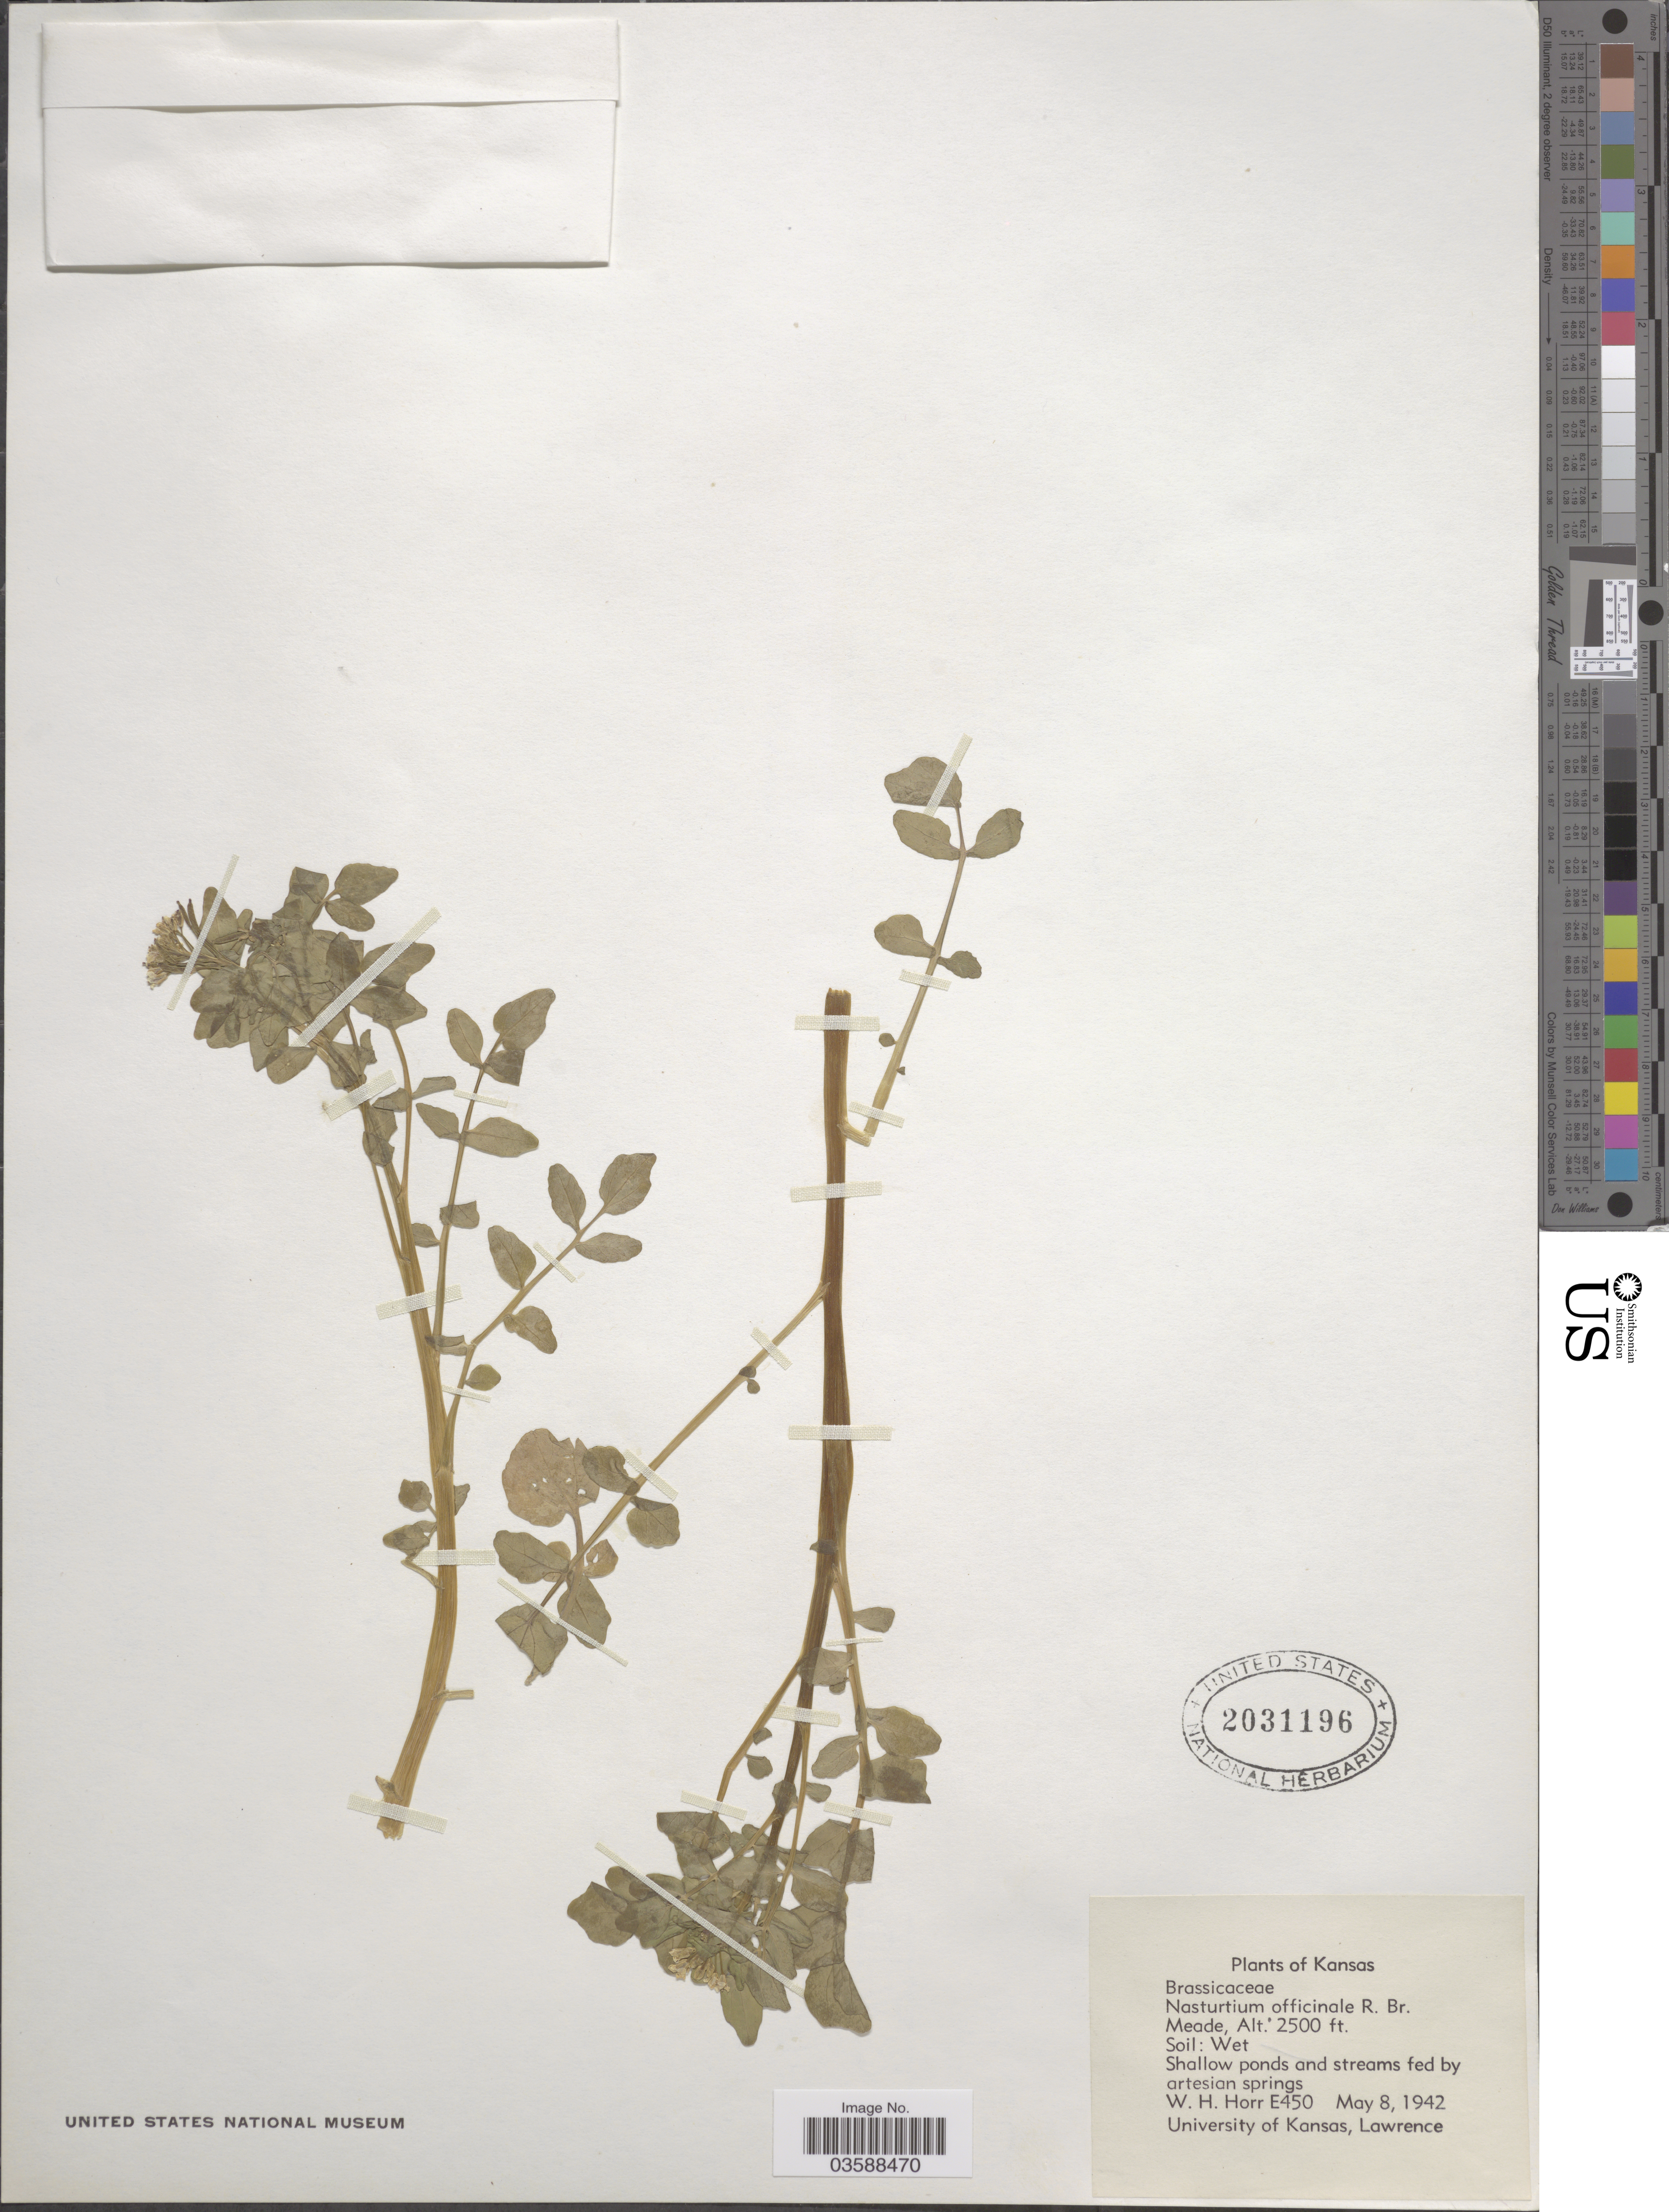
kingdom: Plantae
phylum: Tracheophyta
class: Magnoliopsida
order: Brassicales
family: Brassicaceae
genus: Nasturtium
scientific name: Nasturtium officinale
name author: R. Br.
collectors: W. H. Horr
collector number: E450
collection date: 1942-05-08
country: United States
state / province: Kansas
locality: Meade.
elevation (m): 762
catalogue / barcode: US 2031196